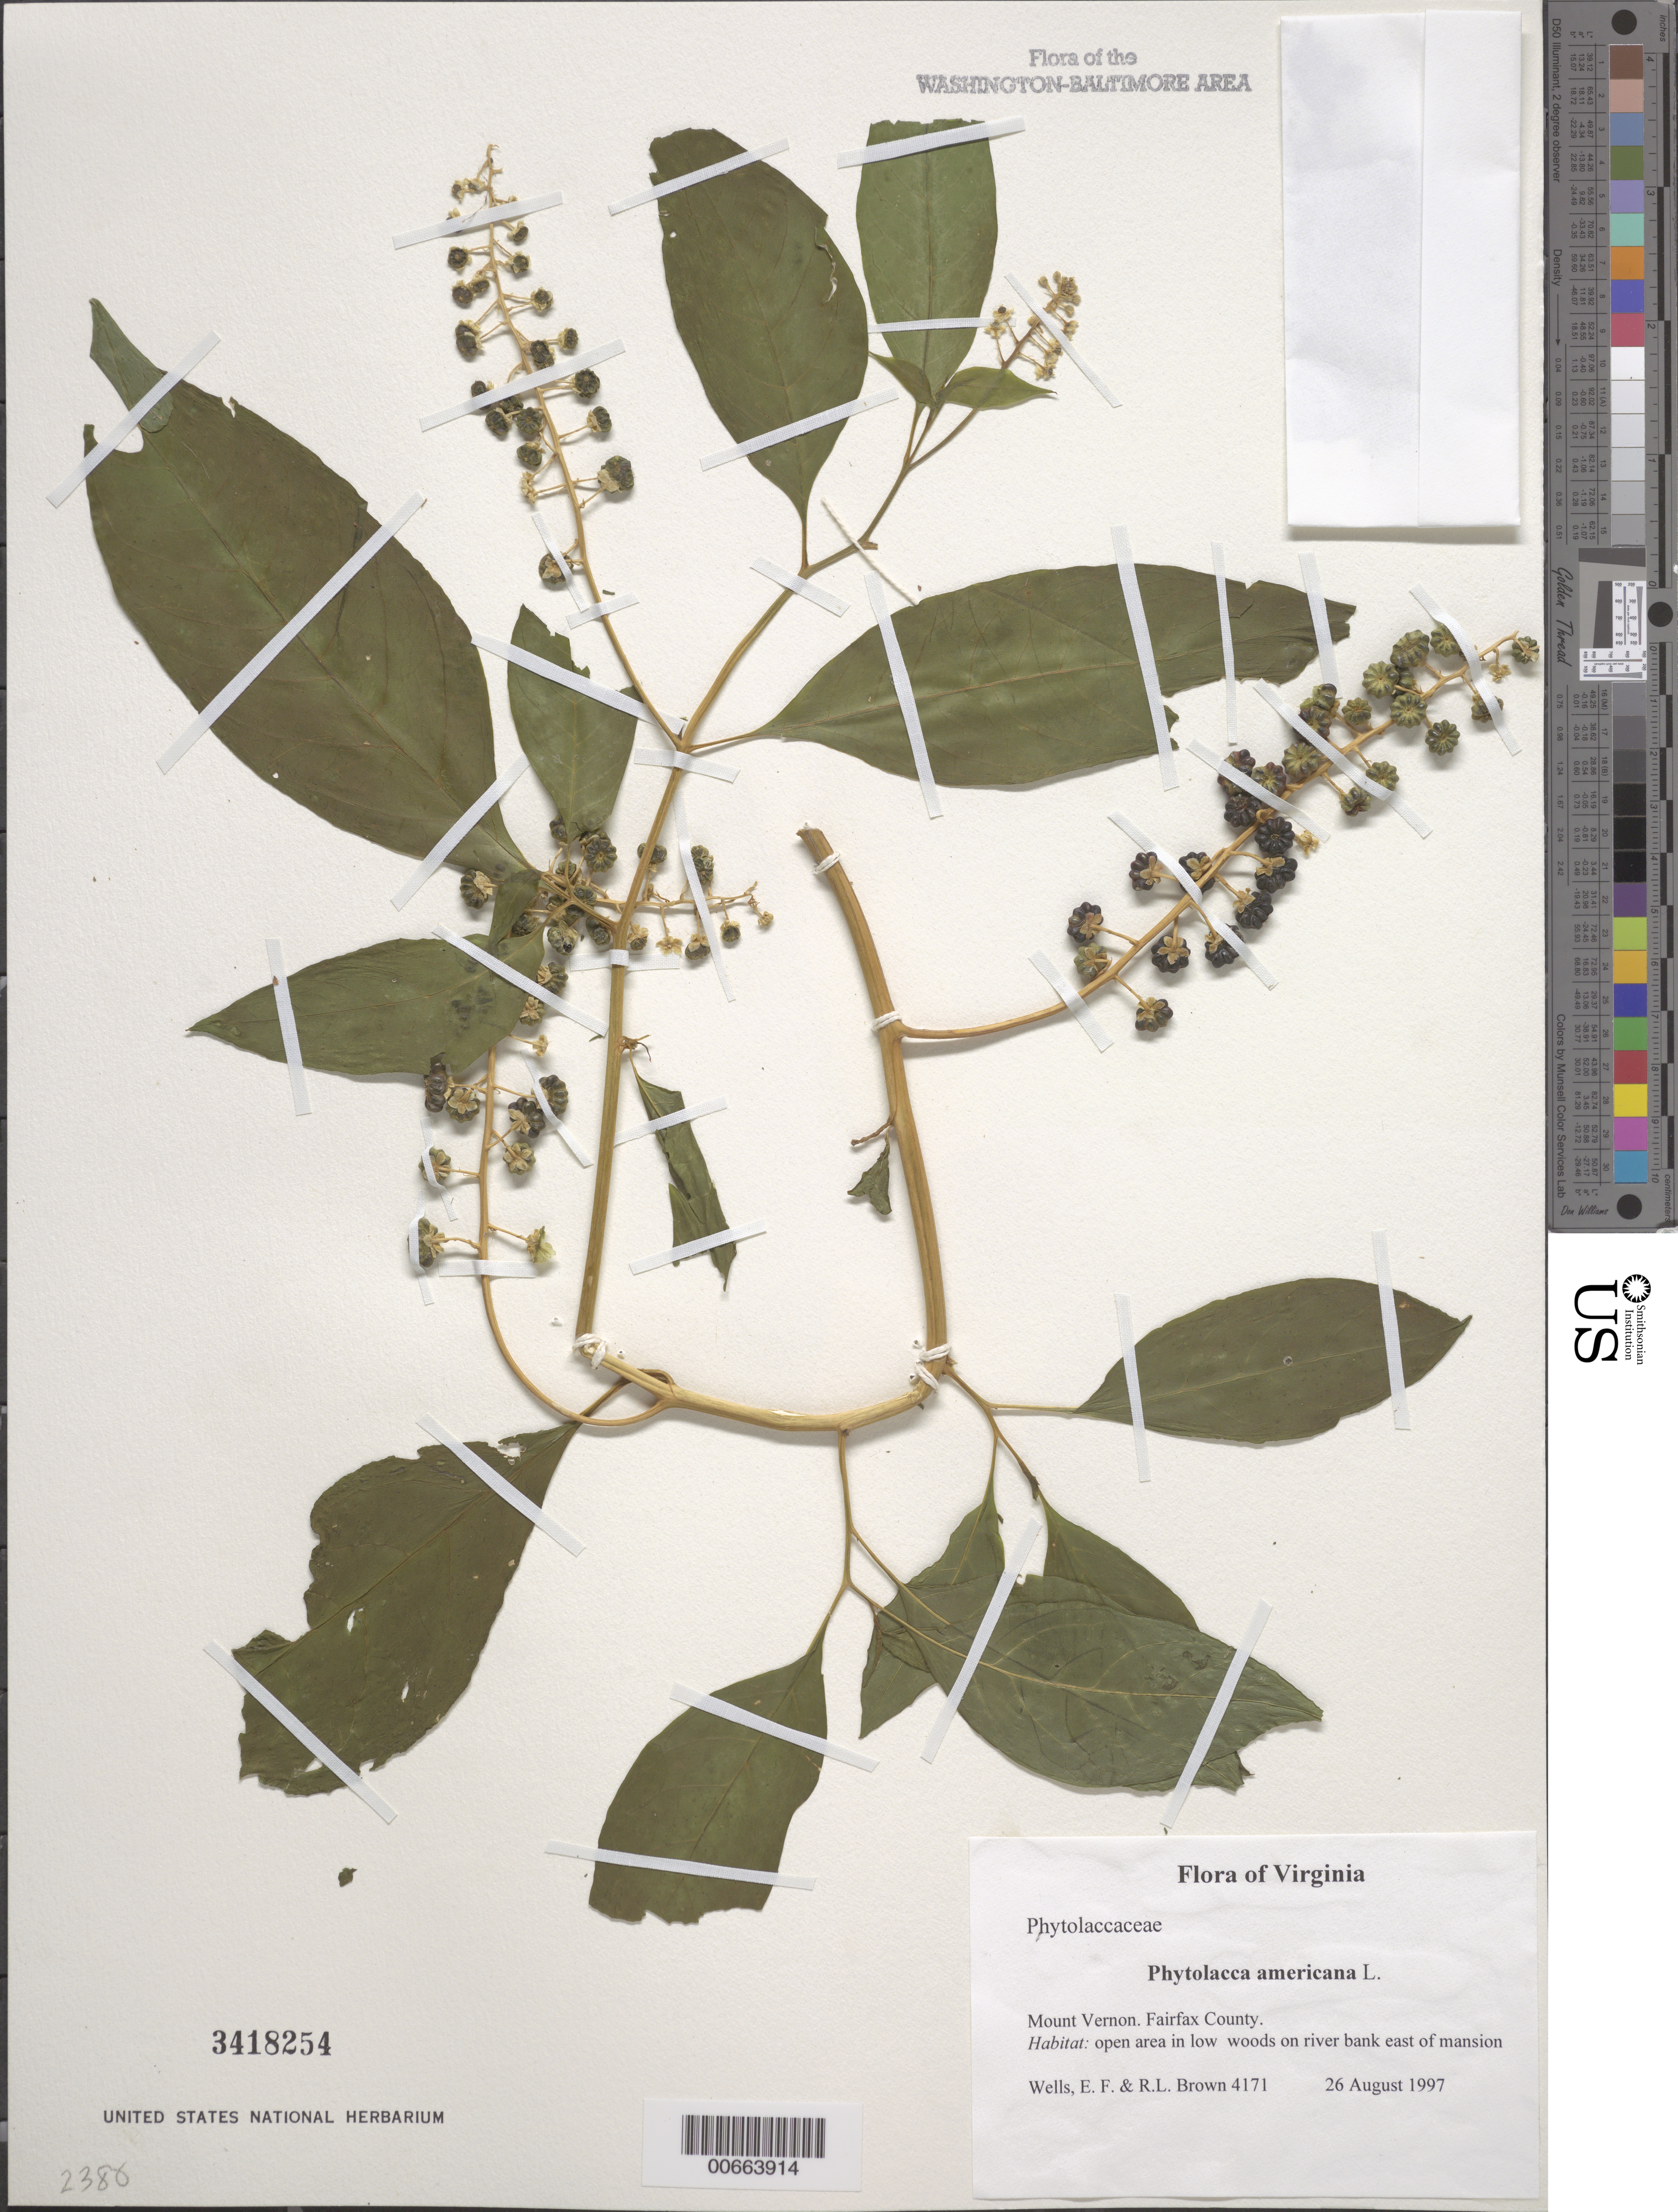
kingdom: Plantae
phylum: Tracheophyta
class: Magnoliopsida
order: Caryophyllales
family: Phytolaccaceae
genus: Phytolacca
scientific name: Phytolacca americana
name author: L.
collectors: E. F. Wells & R. L. Brown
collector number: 4171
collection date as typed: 26 Aug 1997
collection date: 1997-08-26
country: United States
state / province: Virginia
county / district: Fairfax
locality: Mount Vernon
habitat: open area in low woods on river bank east of mansion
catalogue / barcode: US 3418254